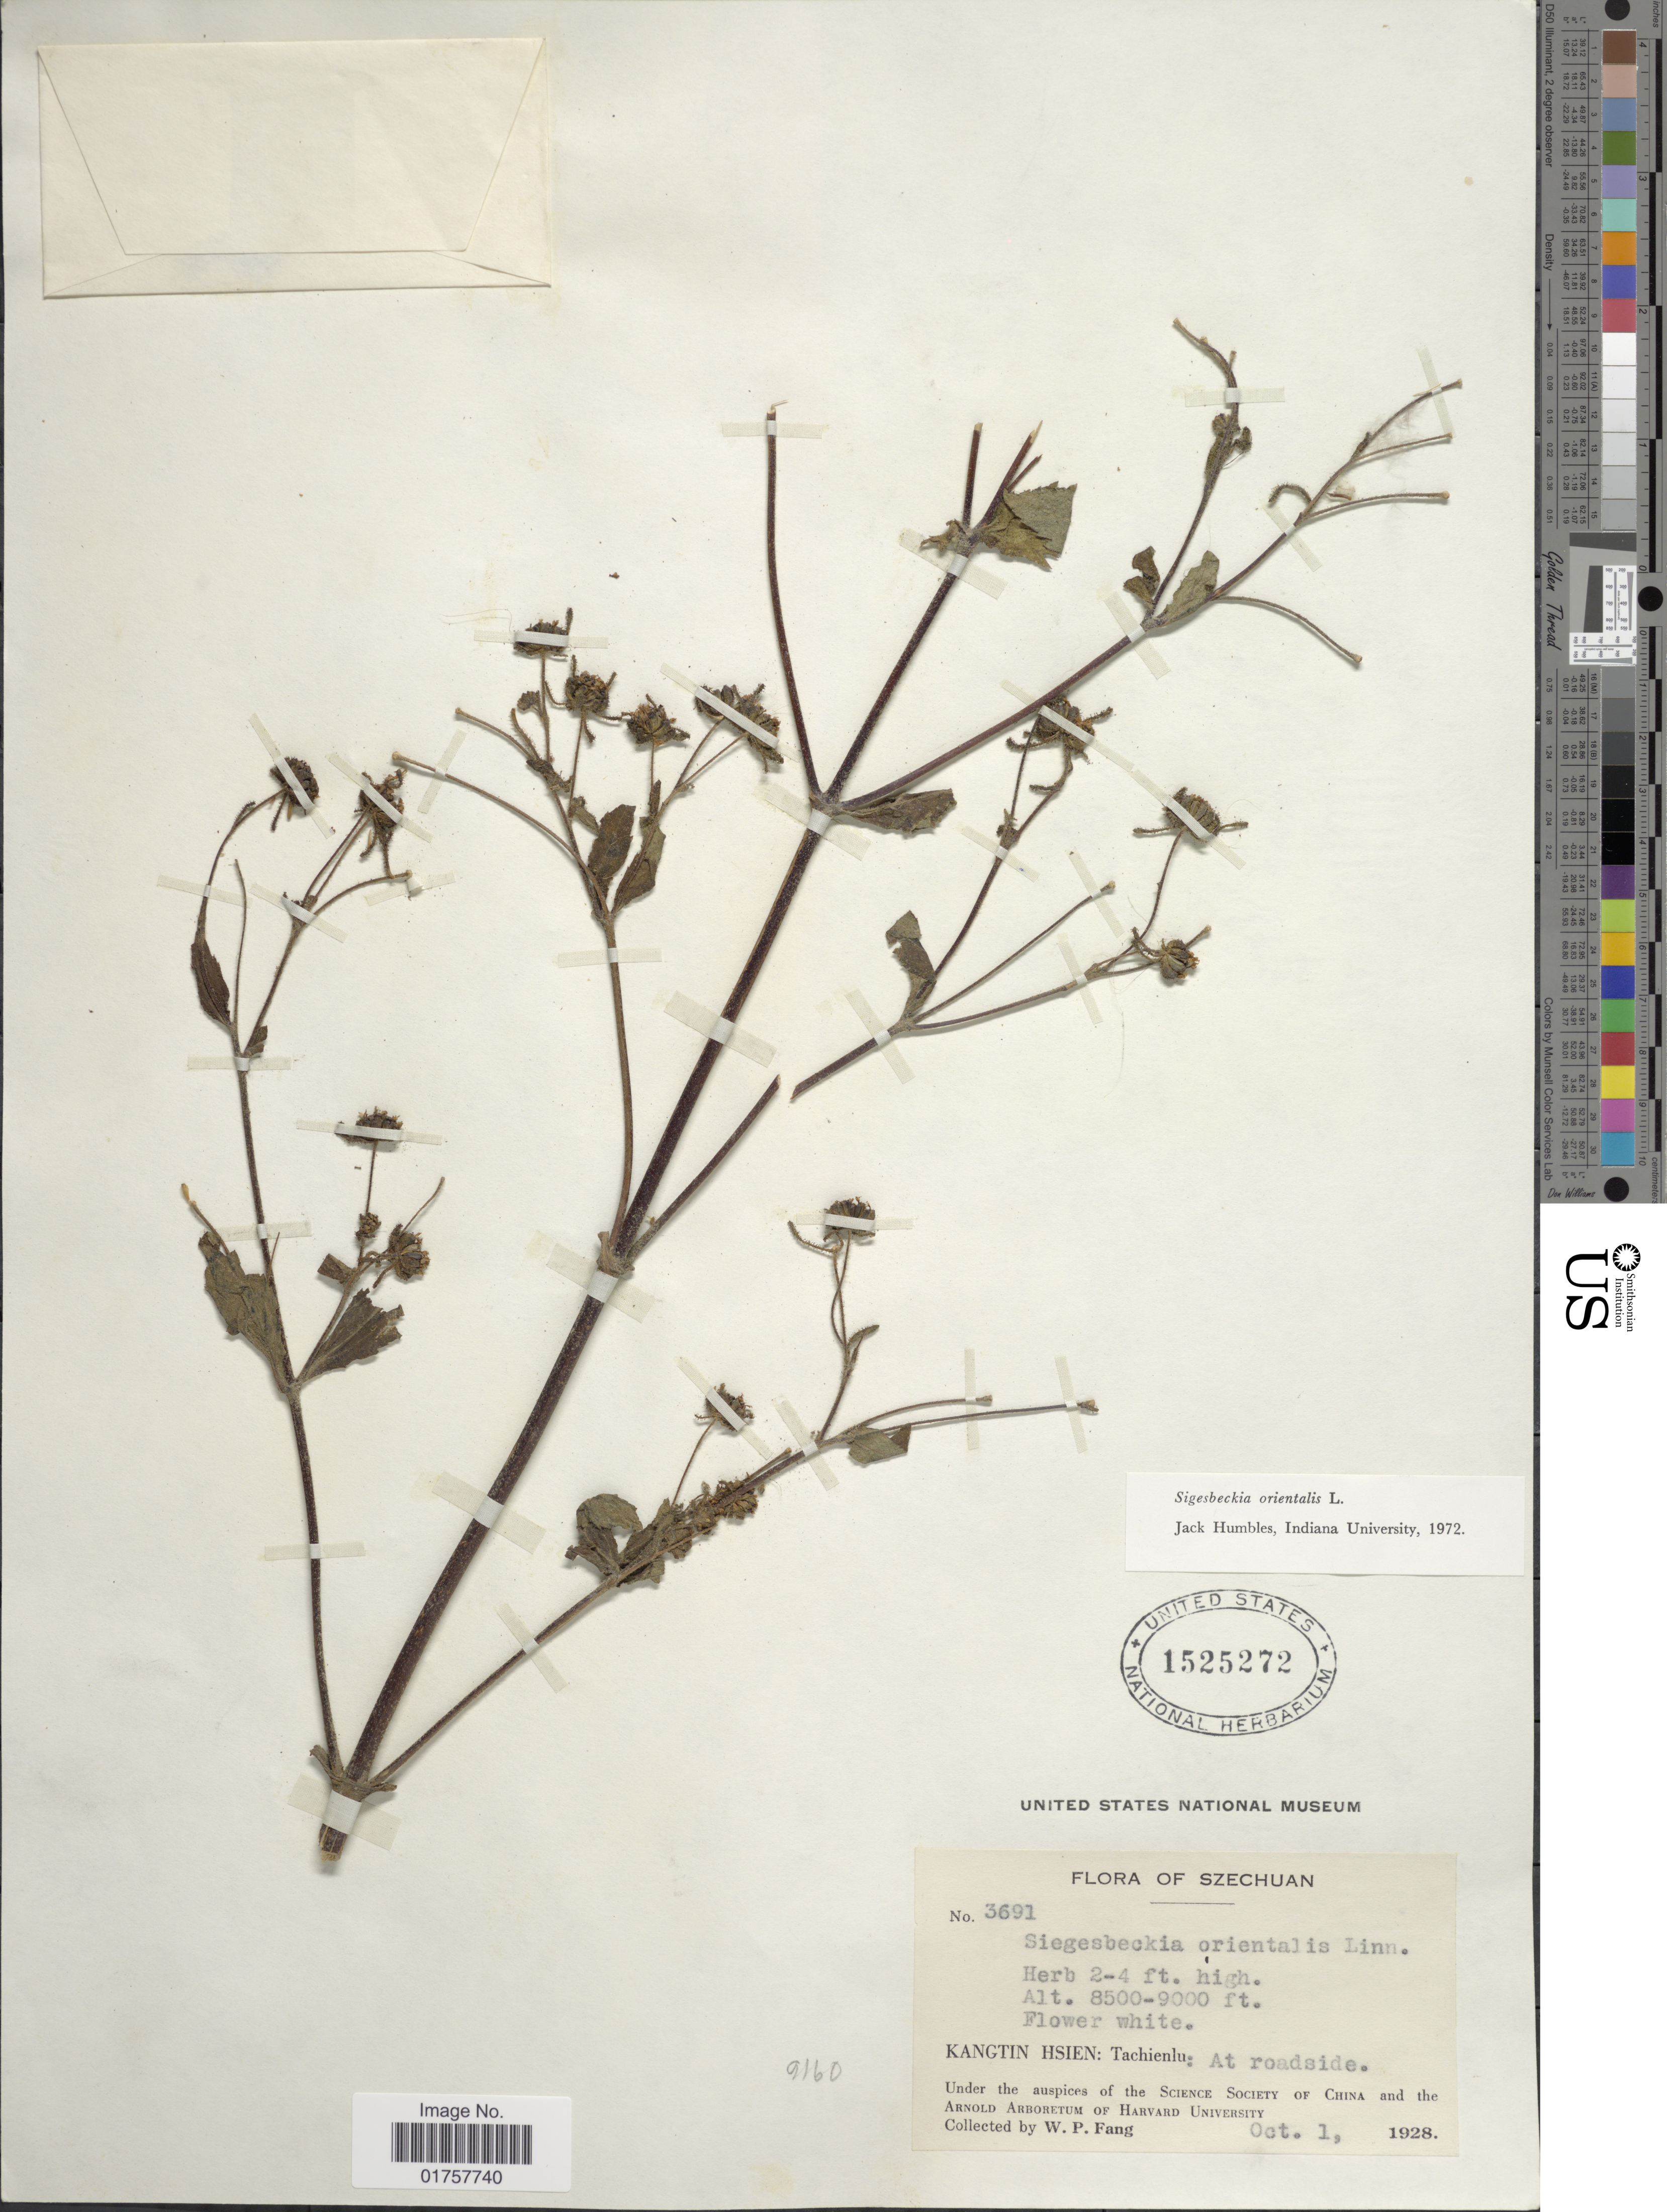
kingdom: Plantae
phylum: Tracheophyta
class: Magnoliopsida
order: Asterales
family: Asteraceae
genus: Sigesbeckia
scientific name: Sigesbeckia orientalis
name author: L.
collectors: W. P. Fang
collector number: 3691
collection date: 1928-10-01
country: China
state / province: Sichuan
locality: Szechuan. Kangtin Hsien: Tachienlu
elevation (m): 2591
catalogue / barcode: US 1525272